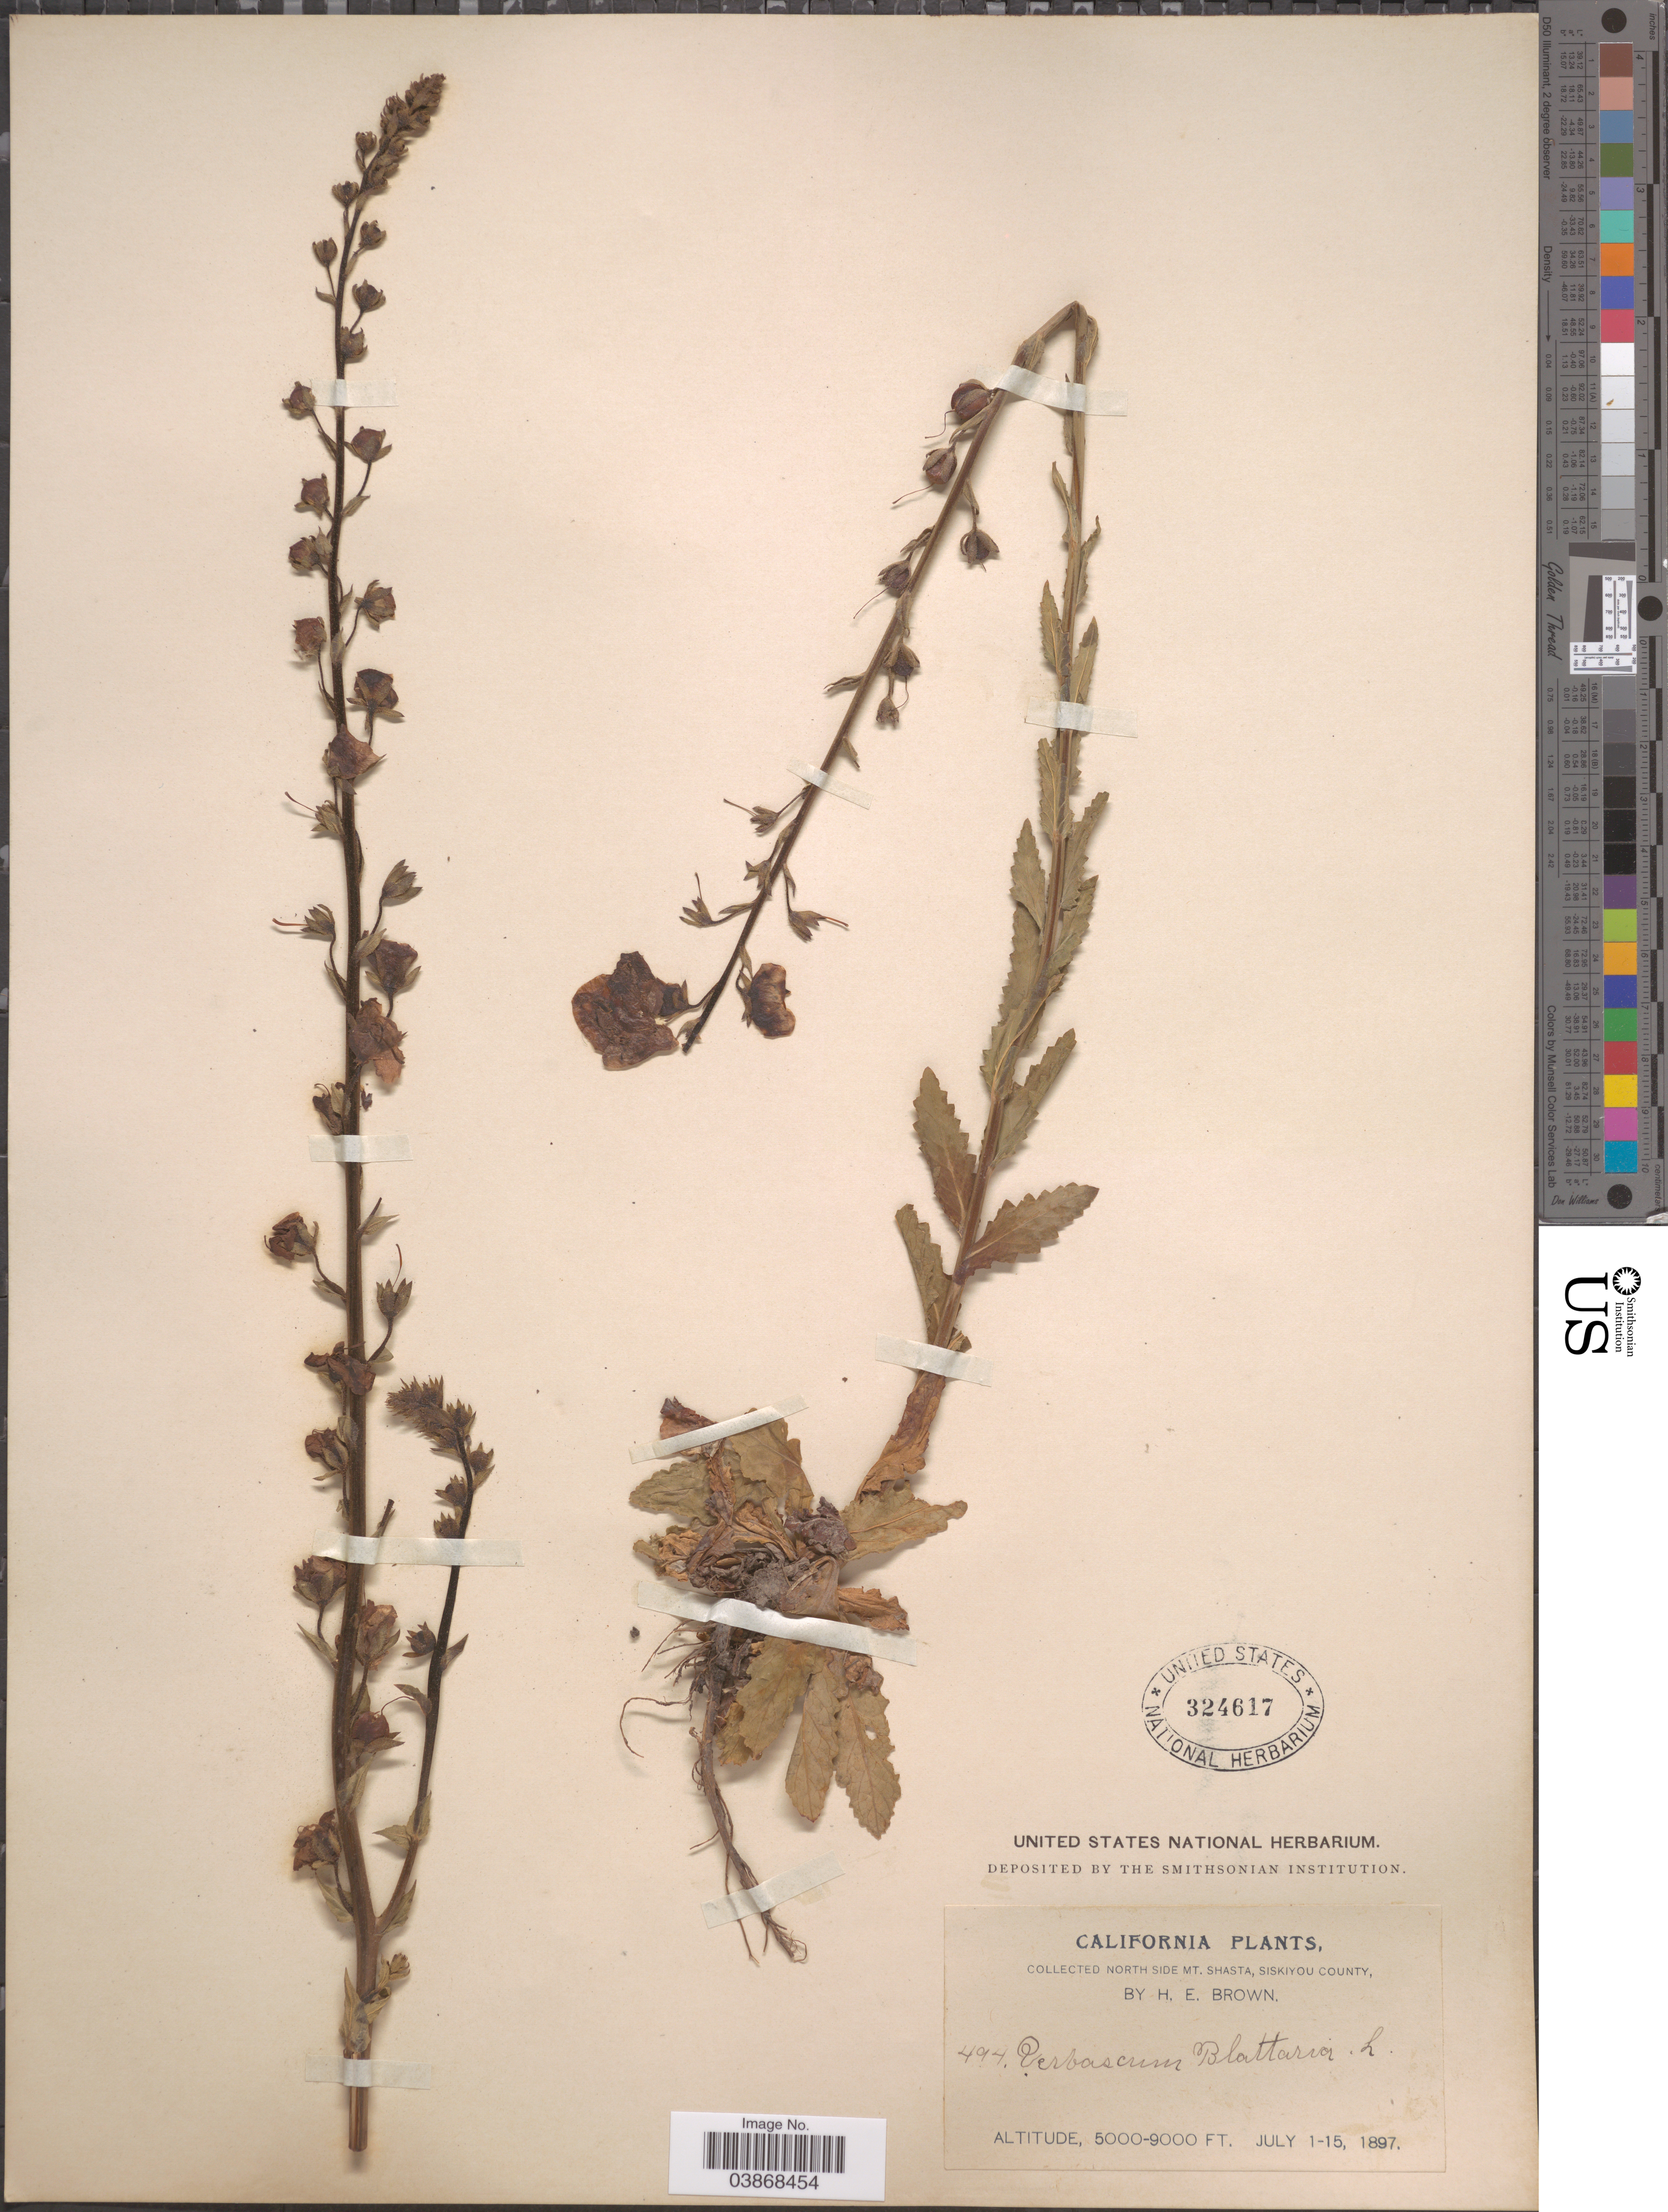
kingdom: Plantae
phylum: Tracheophyta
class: Magnoliopsida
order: Lamiales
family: Scrophulariaceae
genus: Verbascum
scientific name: Verbascum blattaria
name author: L.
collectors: H. E. Brown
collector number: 494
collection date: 1897-07-01/1897-07-15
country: United States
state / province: California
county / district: Siskiyou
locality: North side of Mt. Shasta, Siskiyou County.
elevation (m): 1524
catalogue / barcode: US 324617